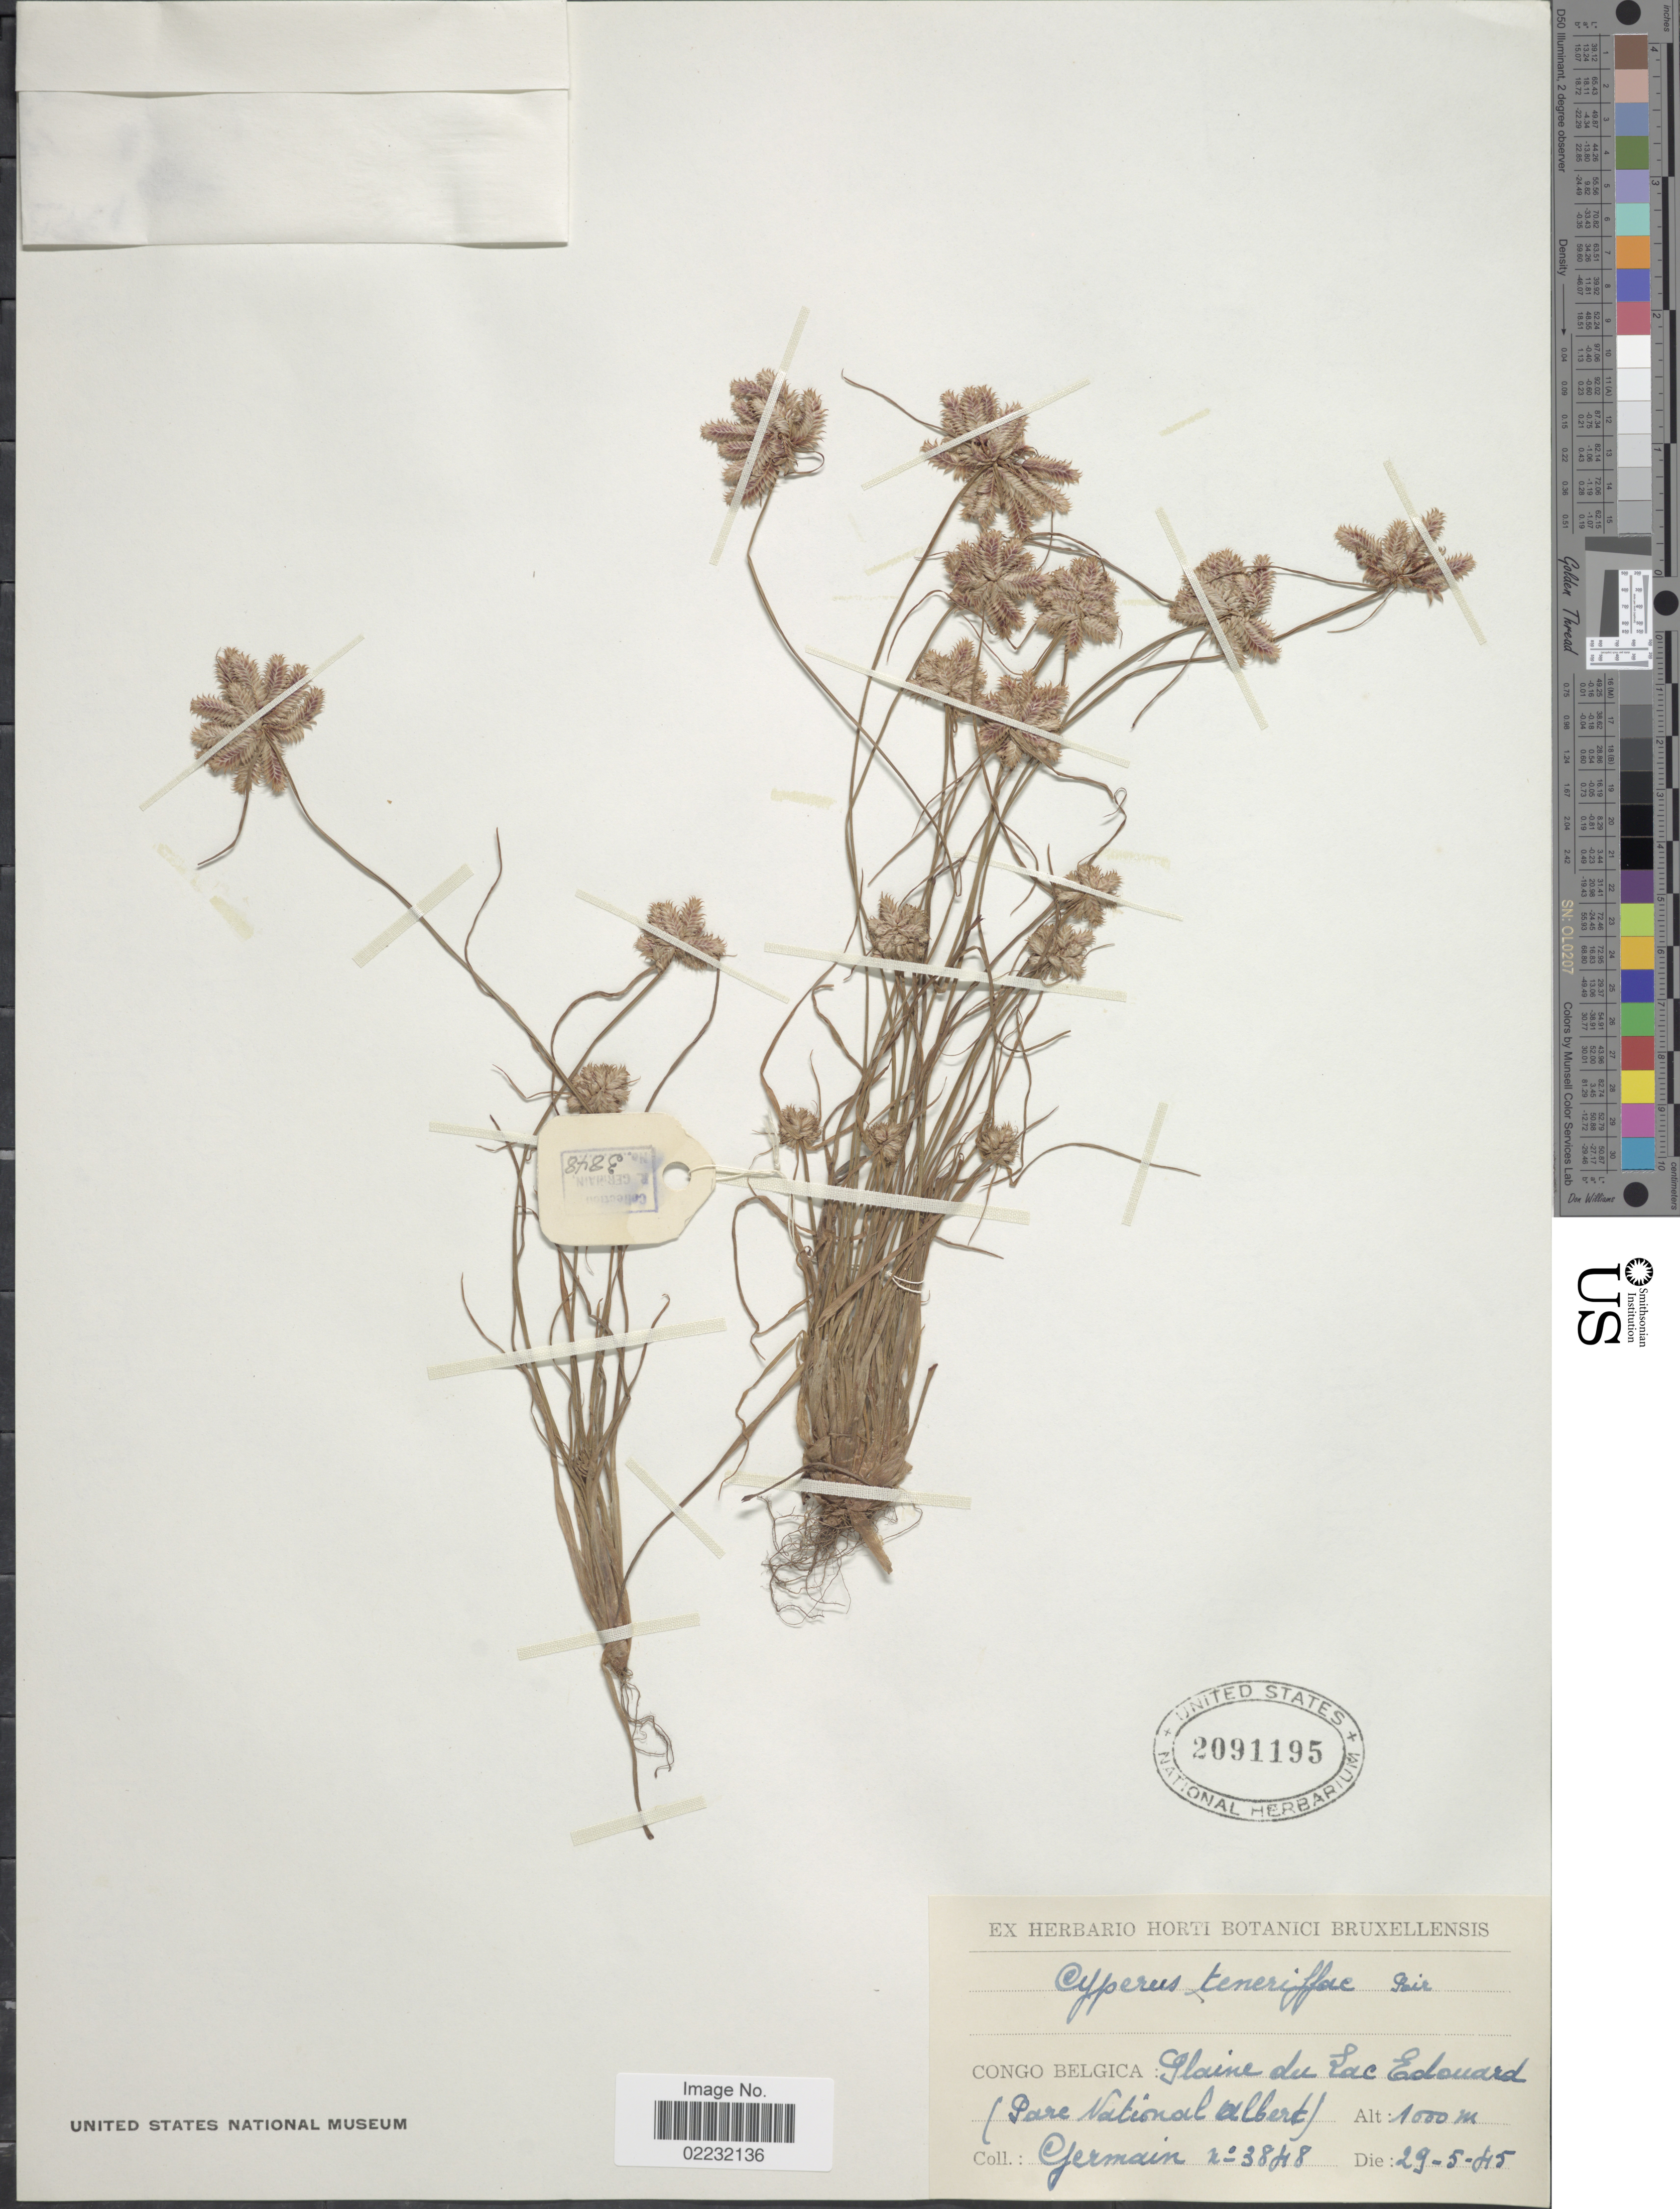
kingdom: Plantae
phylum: Tracheophyta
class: Liliopsida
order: Poales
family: Cyperaceae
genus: Cyperus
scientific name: Cyperus rubicundus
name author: Vahl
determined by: Strong, Mark T., (BOT), Smithsonian Institution - National Museum of Natural History (UNITED STATES)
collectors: -. Germain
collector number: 3848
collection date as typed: Transcribed d/m/y: 29/5/45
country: Congo, Democratic Republic of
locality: Congo Belgica: Plaine du Sac Edouard (Pare National Albert)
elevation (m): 1000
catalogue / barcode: US 2091195